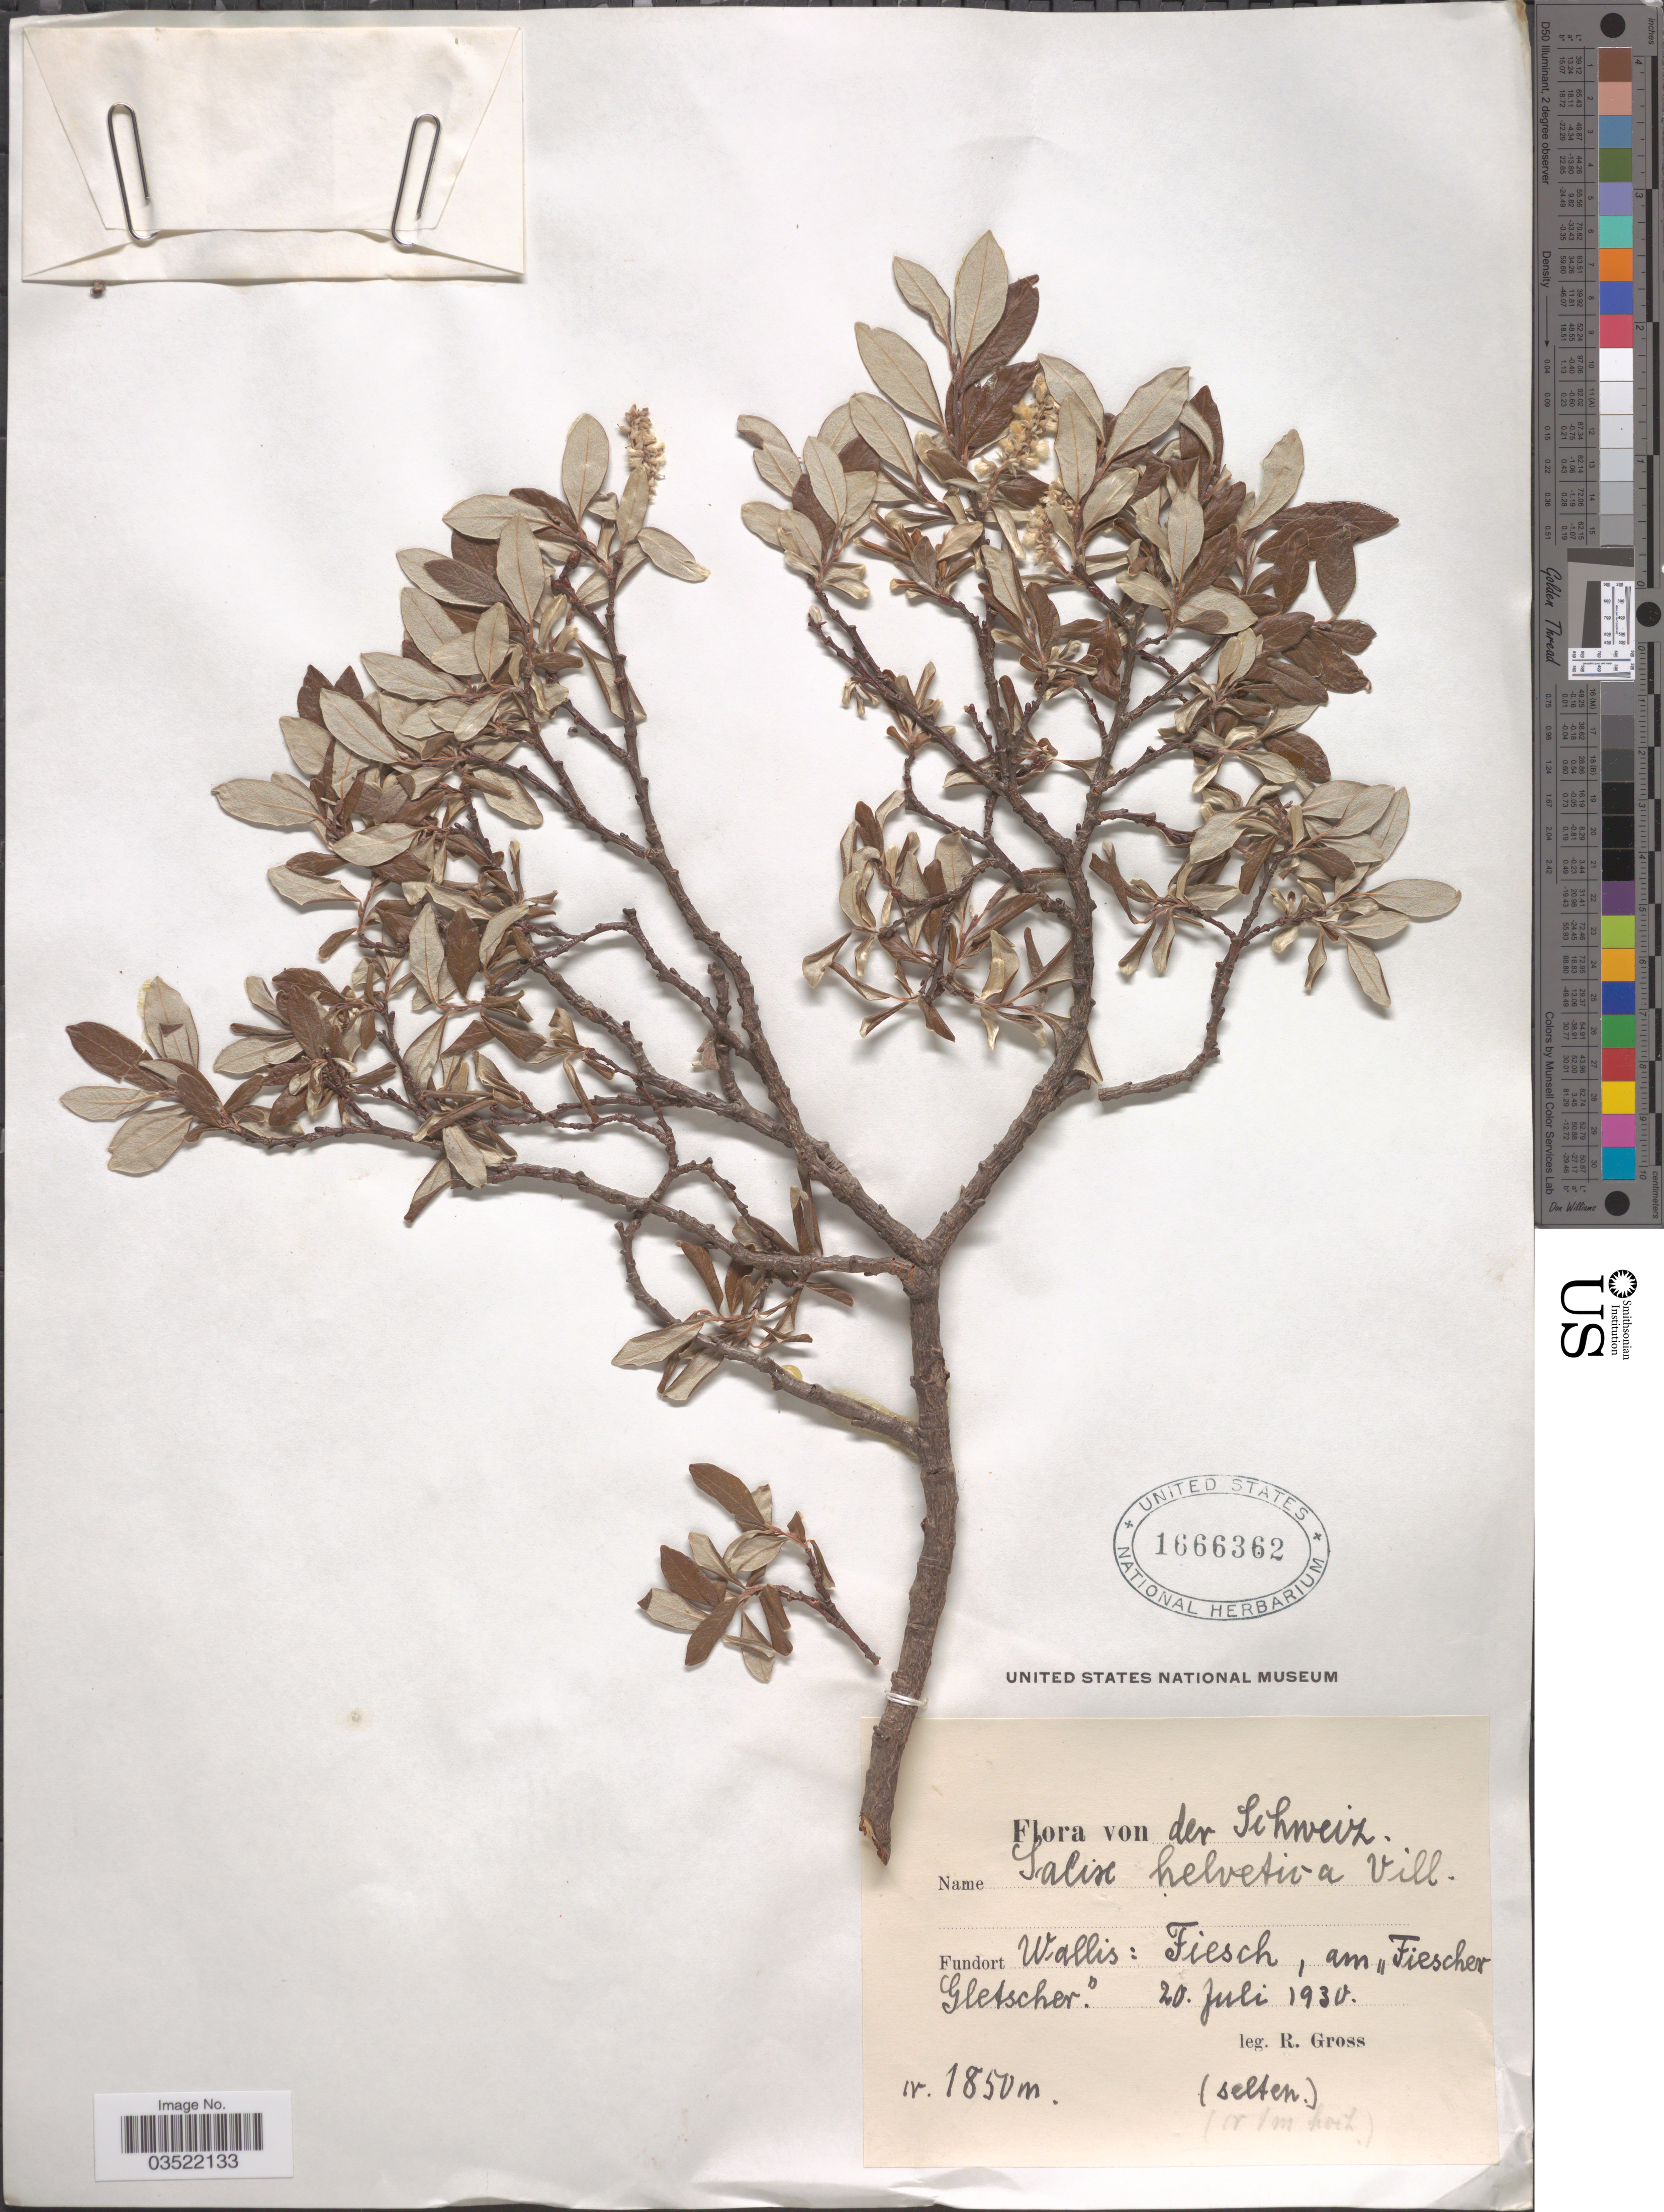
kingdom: Plantae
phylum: Tracheophyta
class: Magnoliopsida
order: Malpighiales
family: Salicaceae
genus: Salix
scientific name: Salix helvetica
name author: Vill.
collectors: R. Gross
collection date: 1930-07-20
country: Switzerland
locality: Wallis: Fiesch, am "Fiescher Gletscher". Schweiz.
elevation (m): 1850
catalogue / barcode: US 1666362